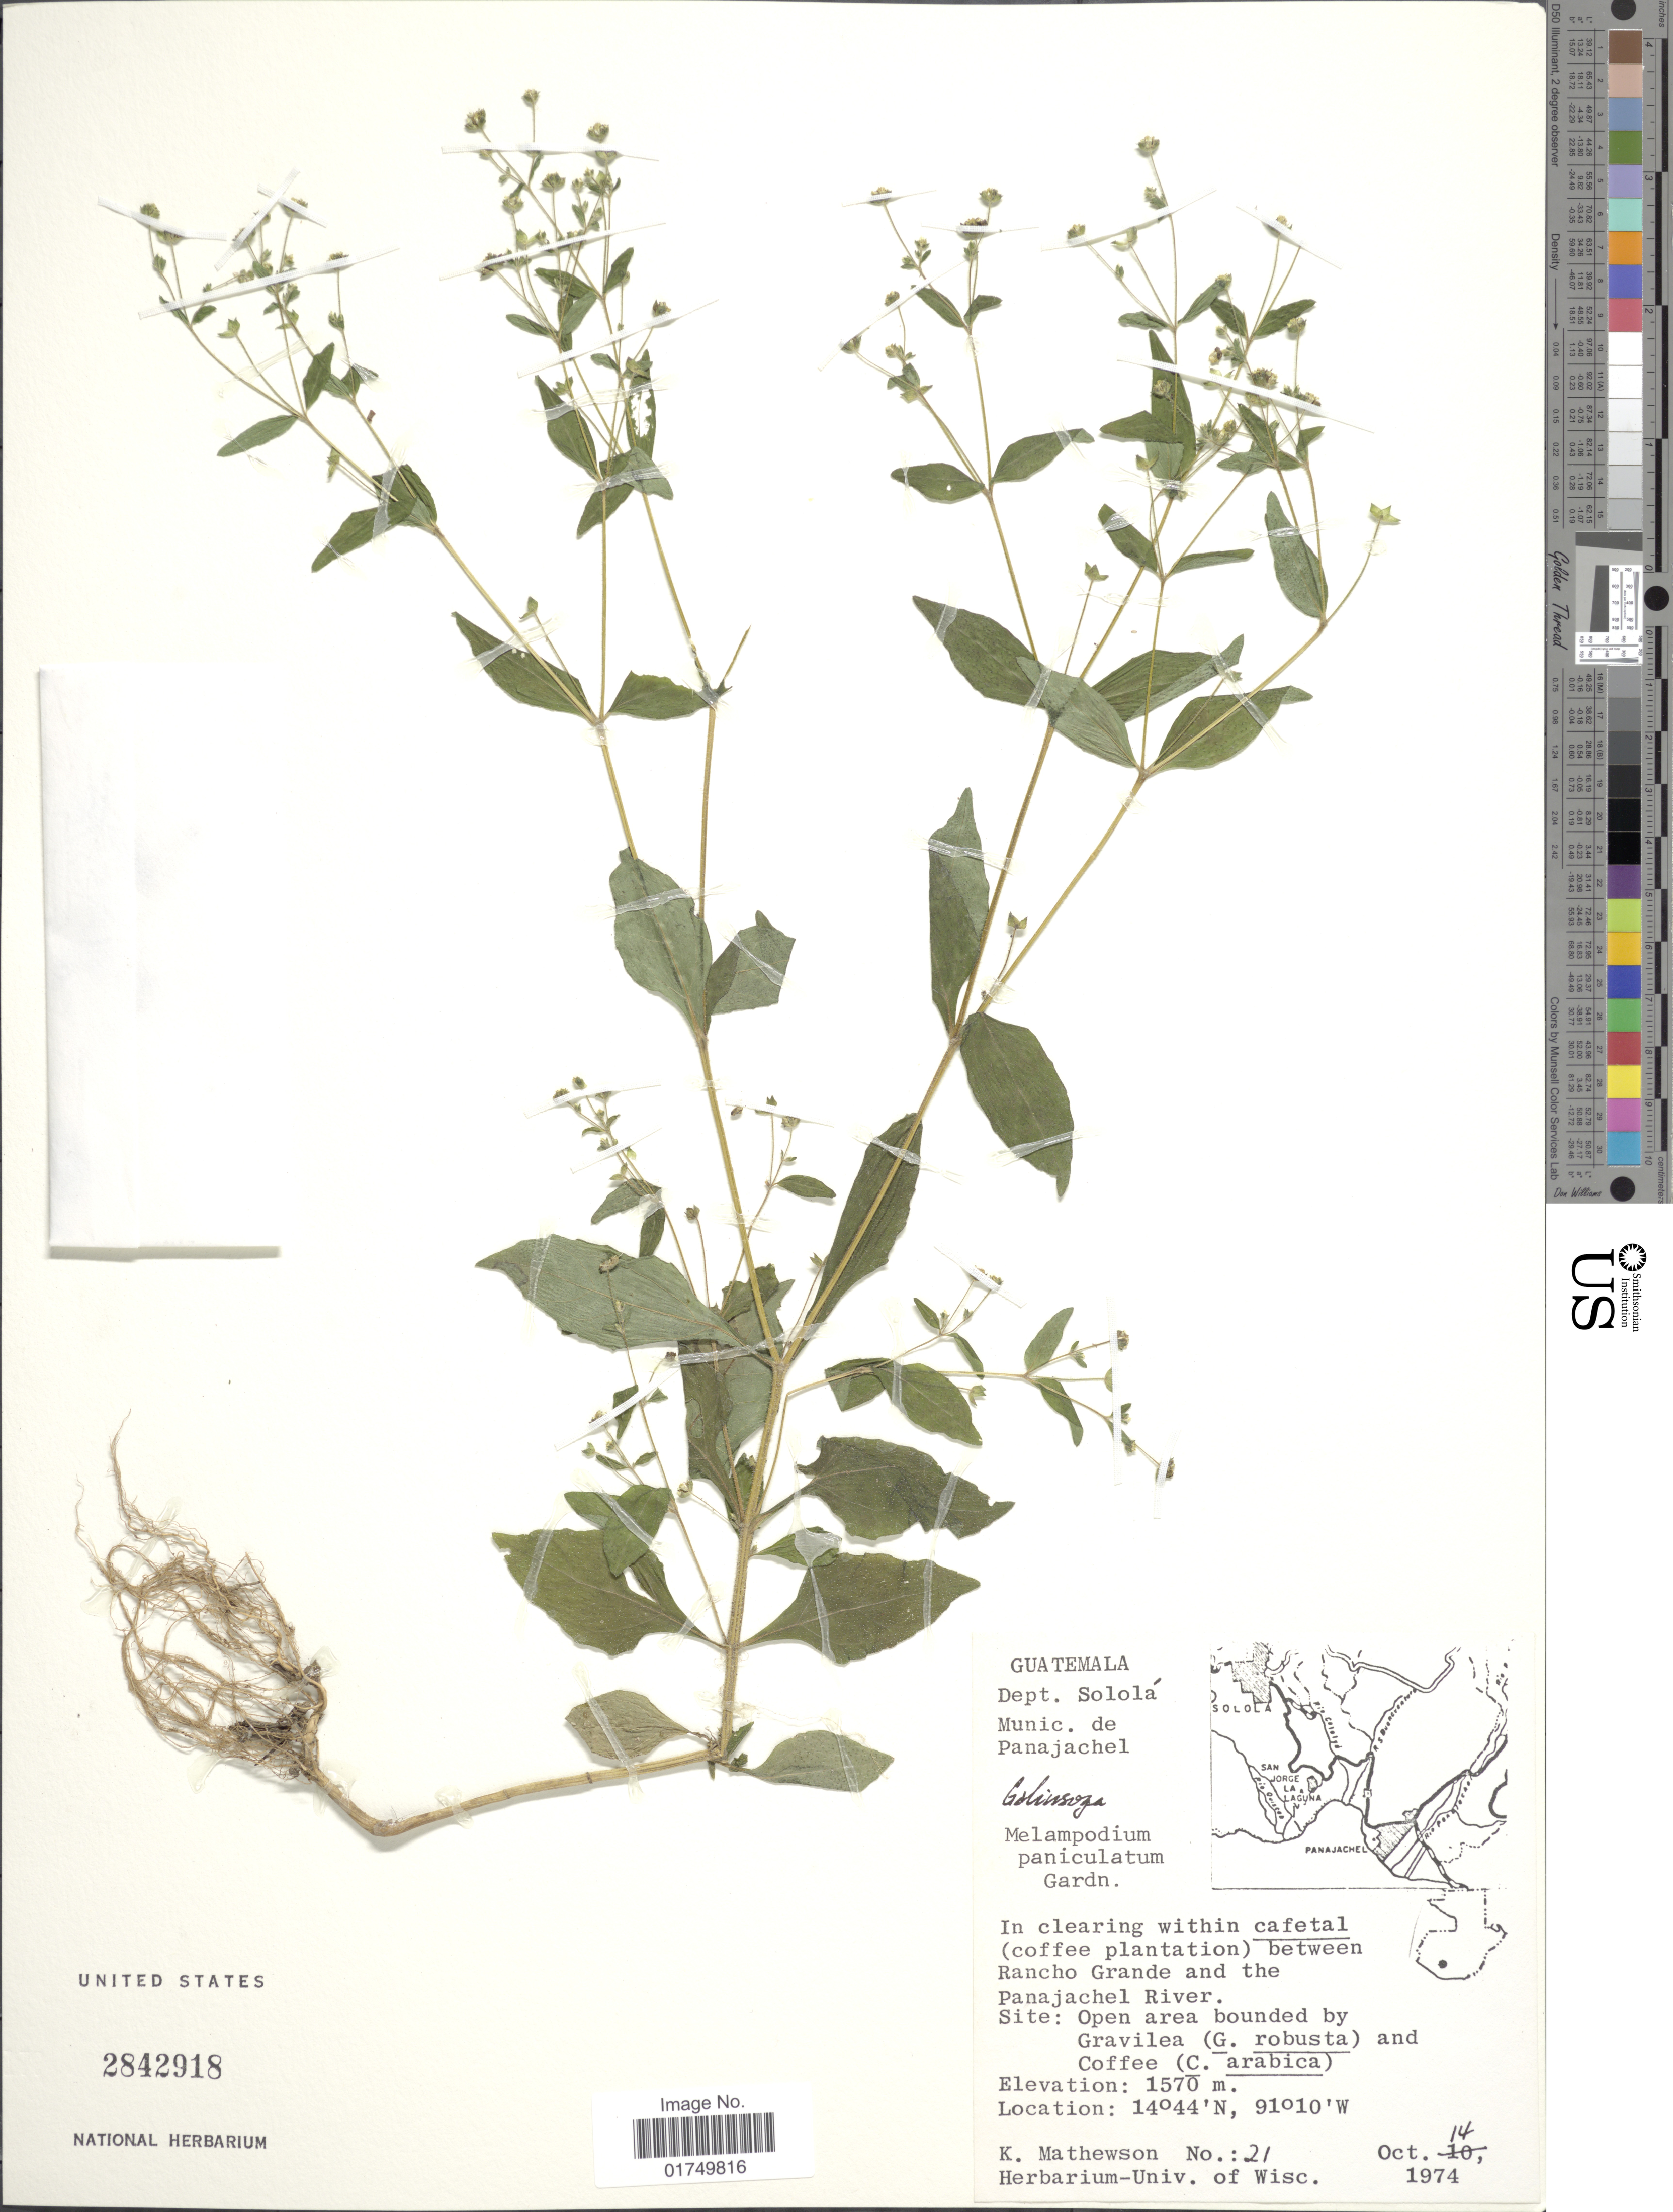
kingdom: Plantae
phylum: Tracheophyta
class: Magnoliopsida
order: Asterales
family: Asteraceae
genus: Melampodium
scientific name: Melampodium paniculatum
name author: Gardner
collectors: K. Mathewson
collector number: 21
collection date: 1974-10-14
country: Guatemala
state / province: Sololá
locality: Munic. de Panajachel. within cafetal (coffee plantation) between Rancho Grande and the Panajachel River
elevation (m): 1570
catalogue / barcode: US 2842918